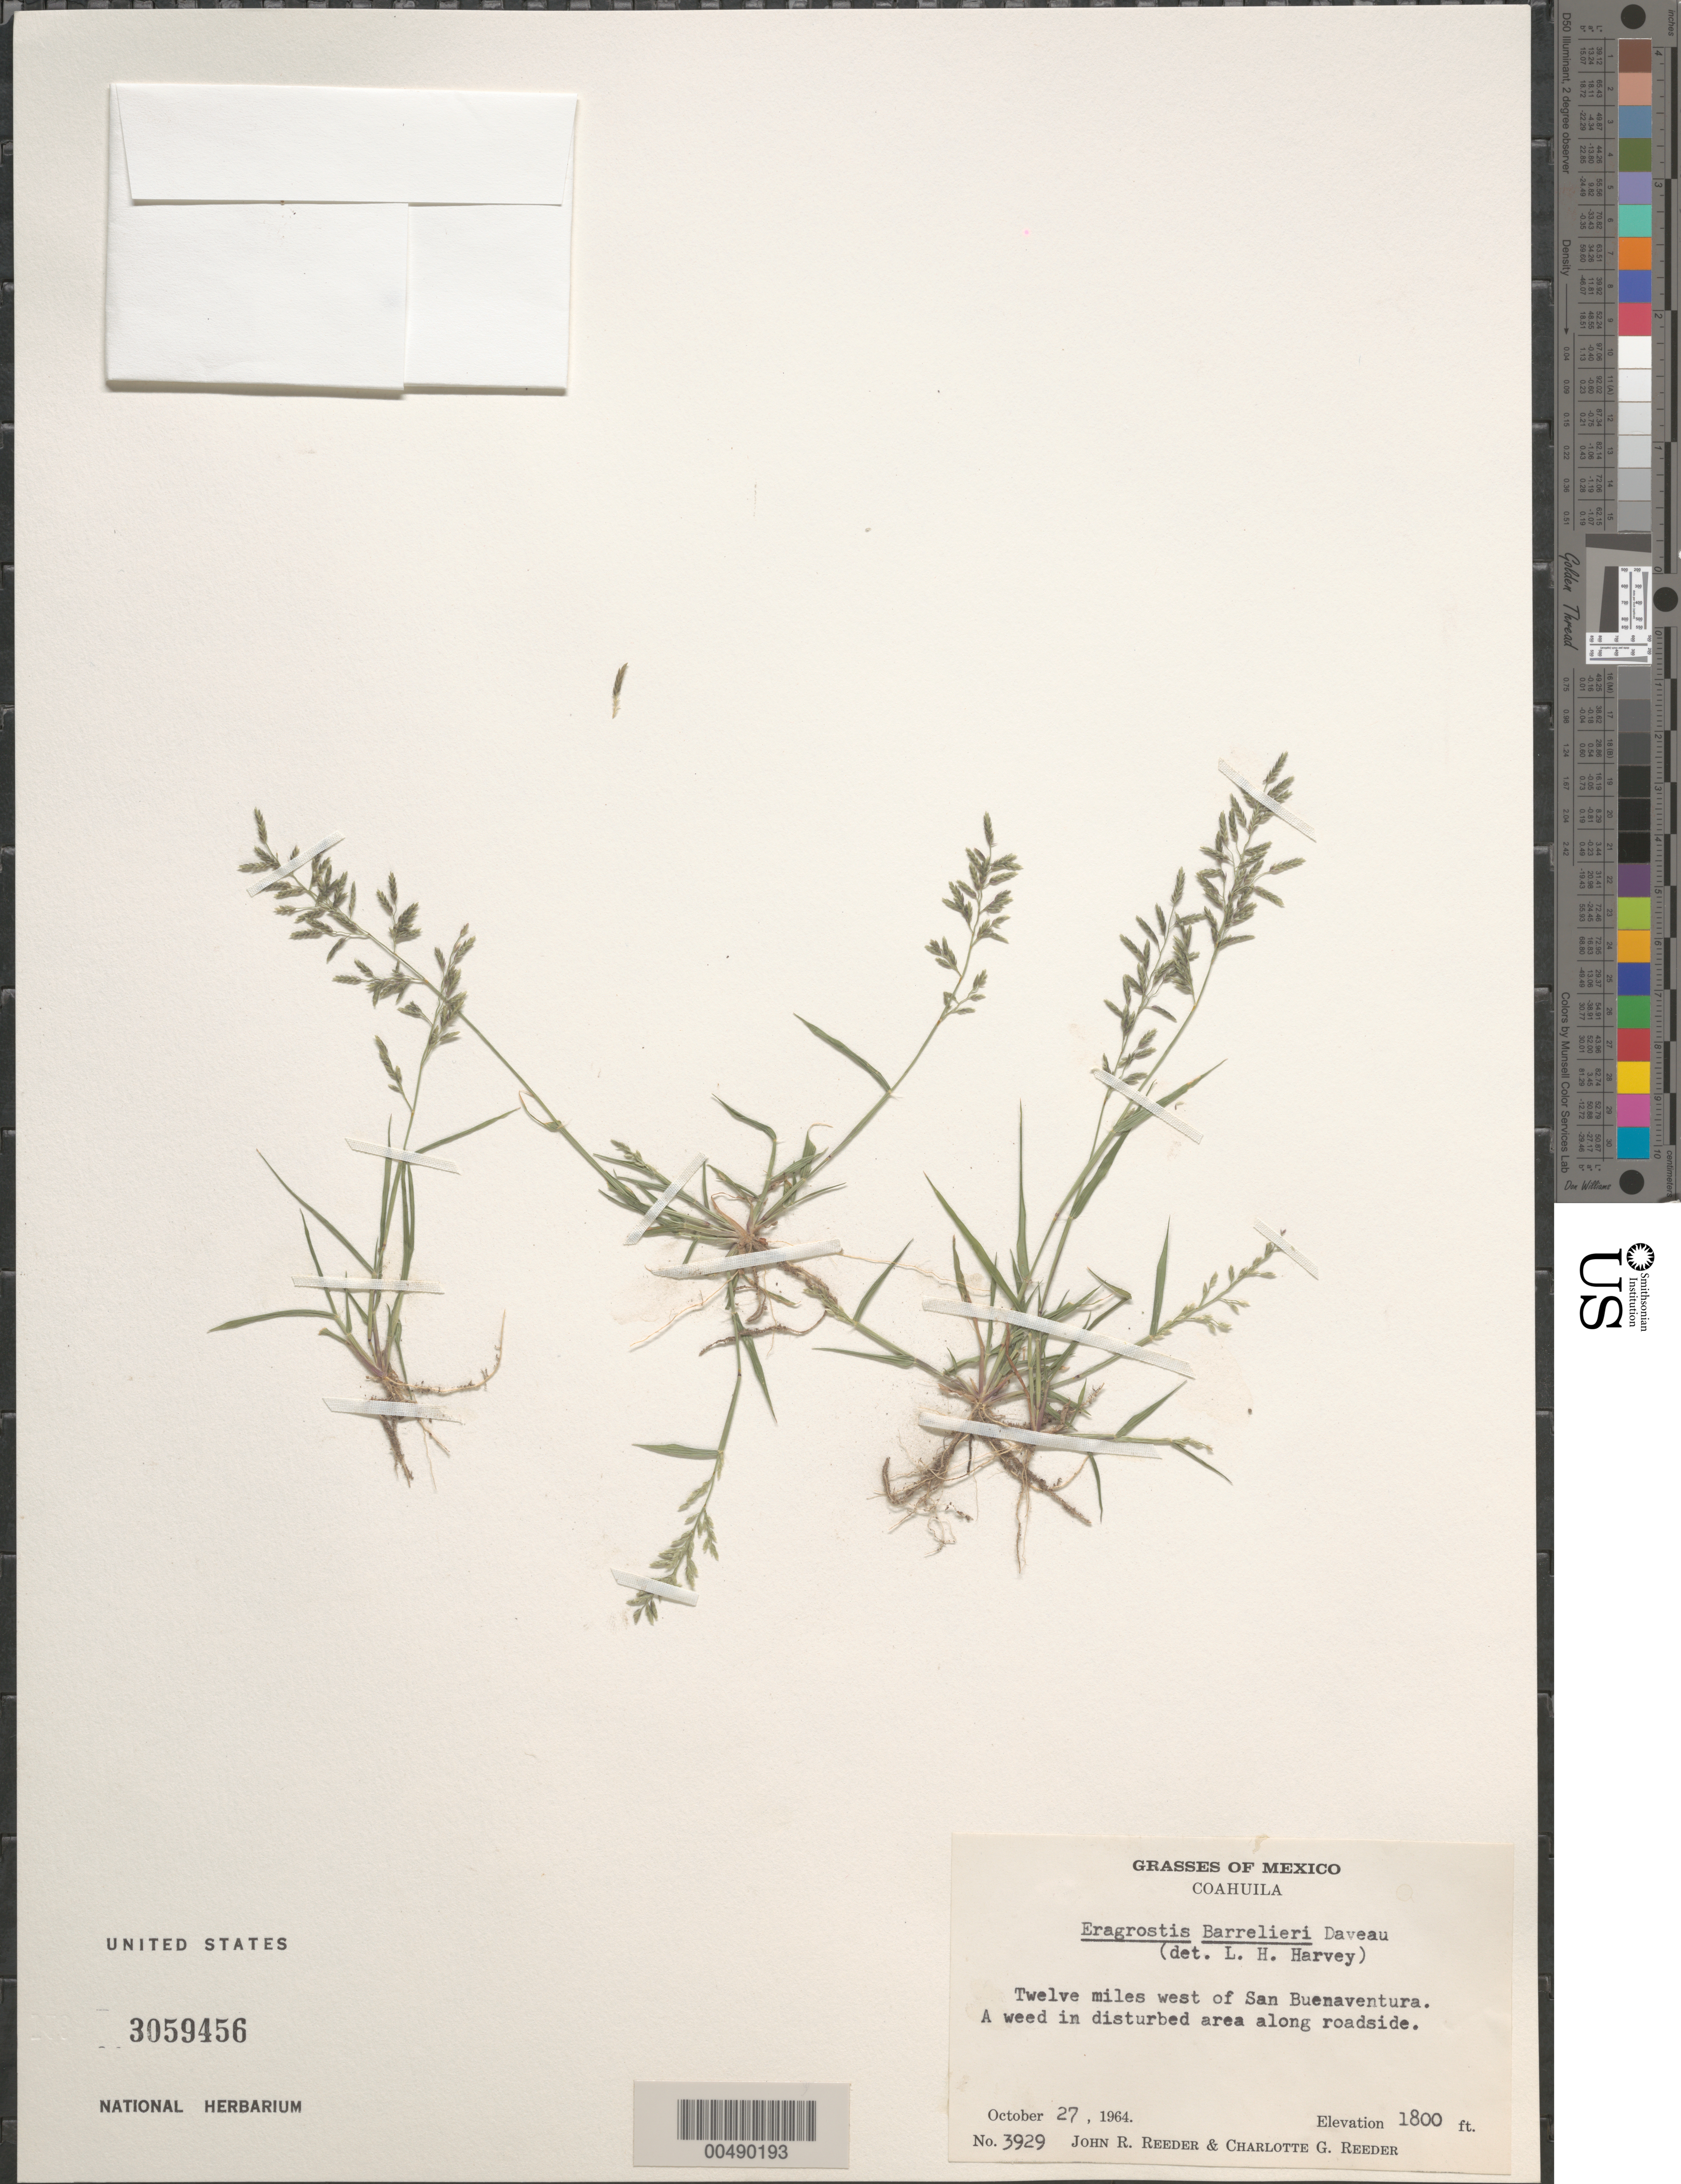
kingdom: Plantae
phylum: Tracheophyta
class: Liliopsida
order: Poales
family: Poaceae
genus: Eragrostis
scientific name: Eragrostis barrelieri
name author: Daveau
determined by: Harvey, L. H.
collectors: J. R. Reeder & C. G. Reeder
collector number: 3929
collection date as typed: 27 Oct 1964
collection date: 1964-10-27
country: Mexico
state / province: Coahuila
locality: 12 mi W of San Buenaventura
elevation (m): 549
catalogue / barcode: US 3059456